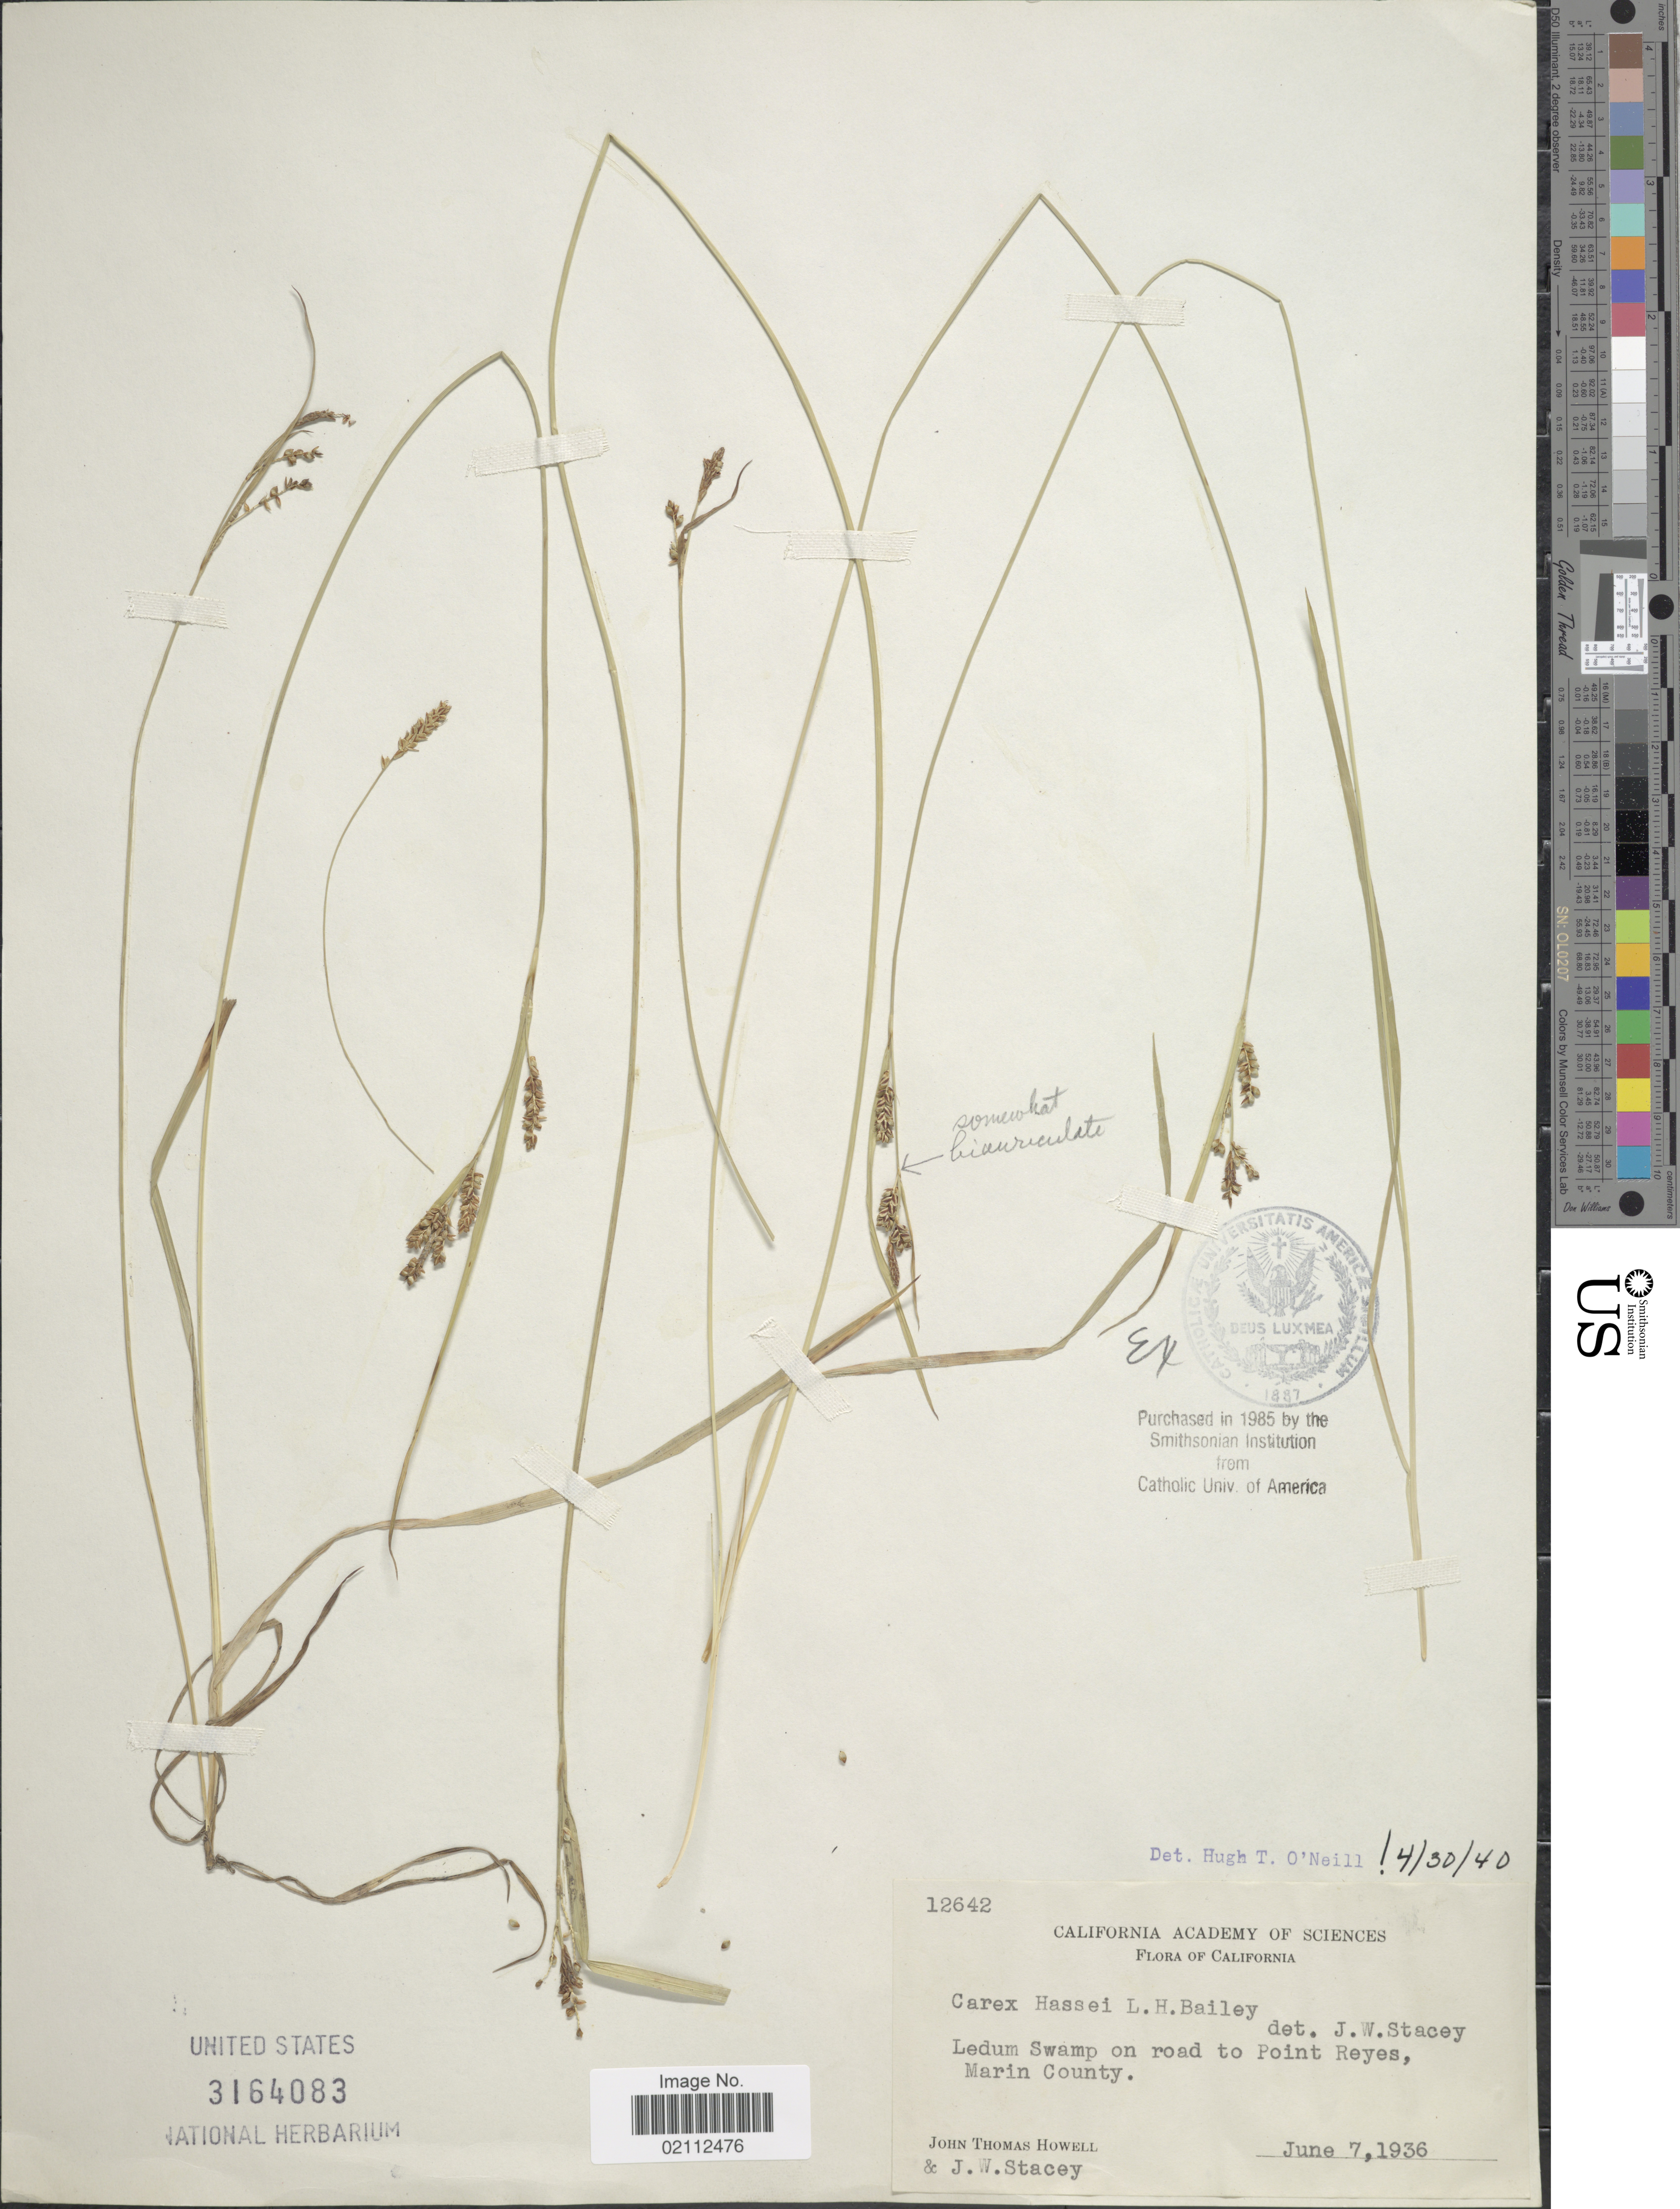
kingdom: Plantae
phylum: Tracheophyta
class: Liliopsida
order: Poales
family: Cyperaceae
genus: Carex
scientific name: Carex hassei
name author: L.H. Bailey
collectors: J. T. Howell & J. W. Stacey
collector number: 12642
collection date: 1936-06-07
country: United States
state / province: California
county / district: Marin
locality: Ledum Swamp on road to Point Reyes, Marin County.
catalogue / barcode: US 3164083